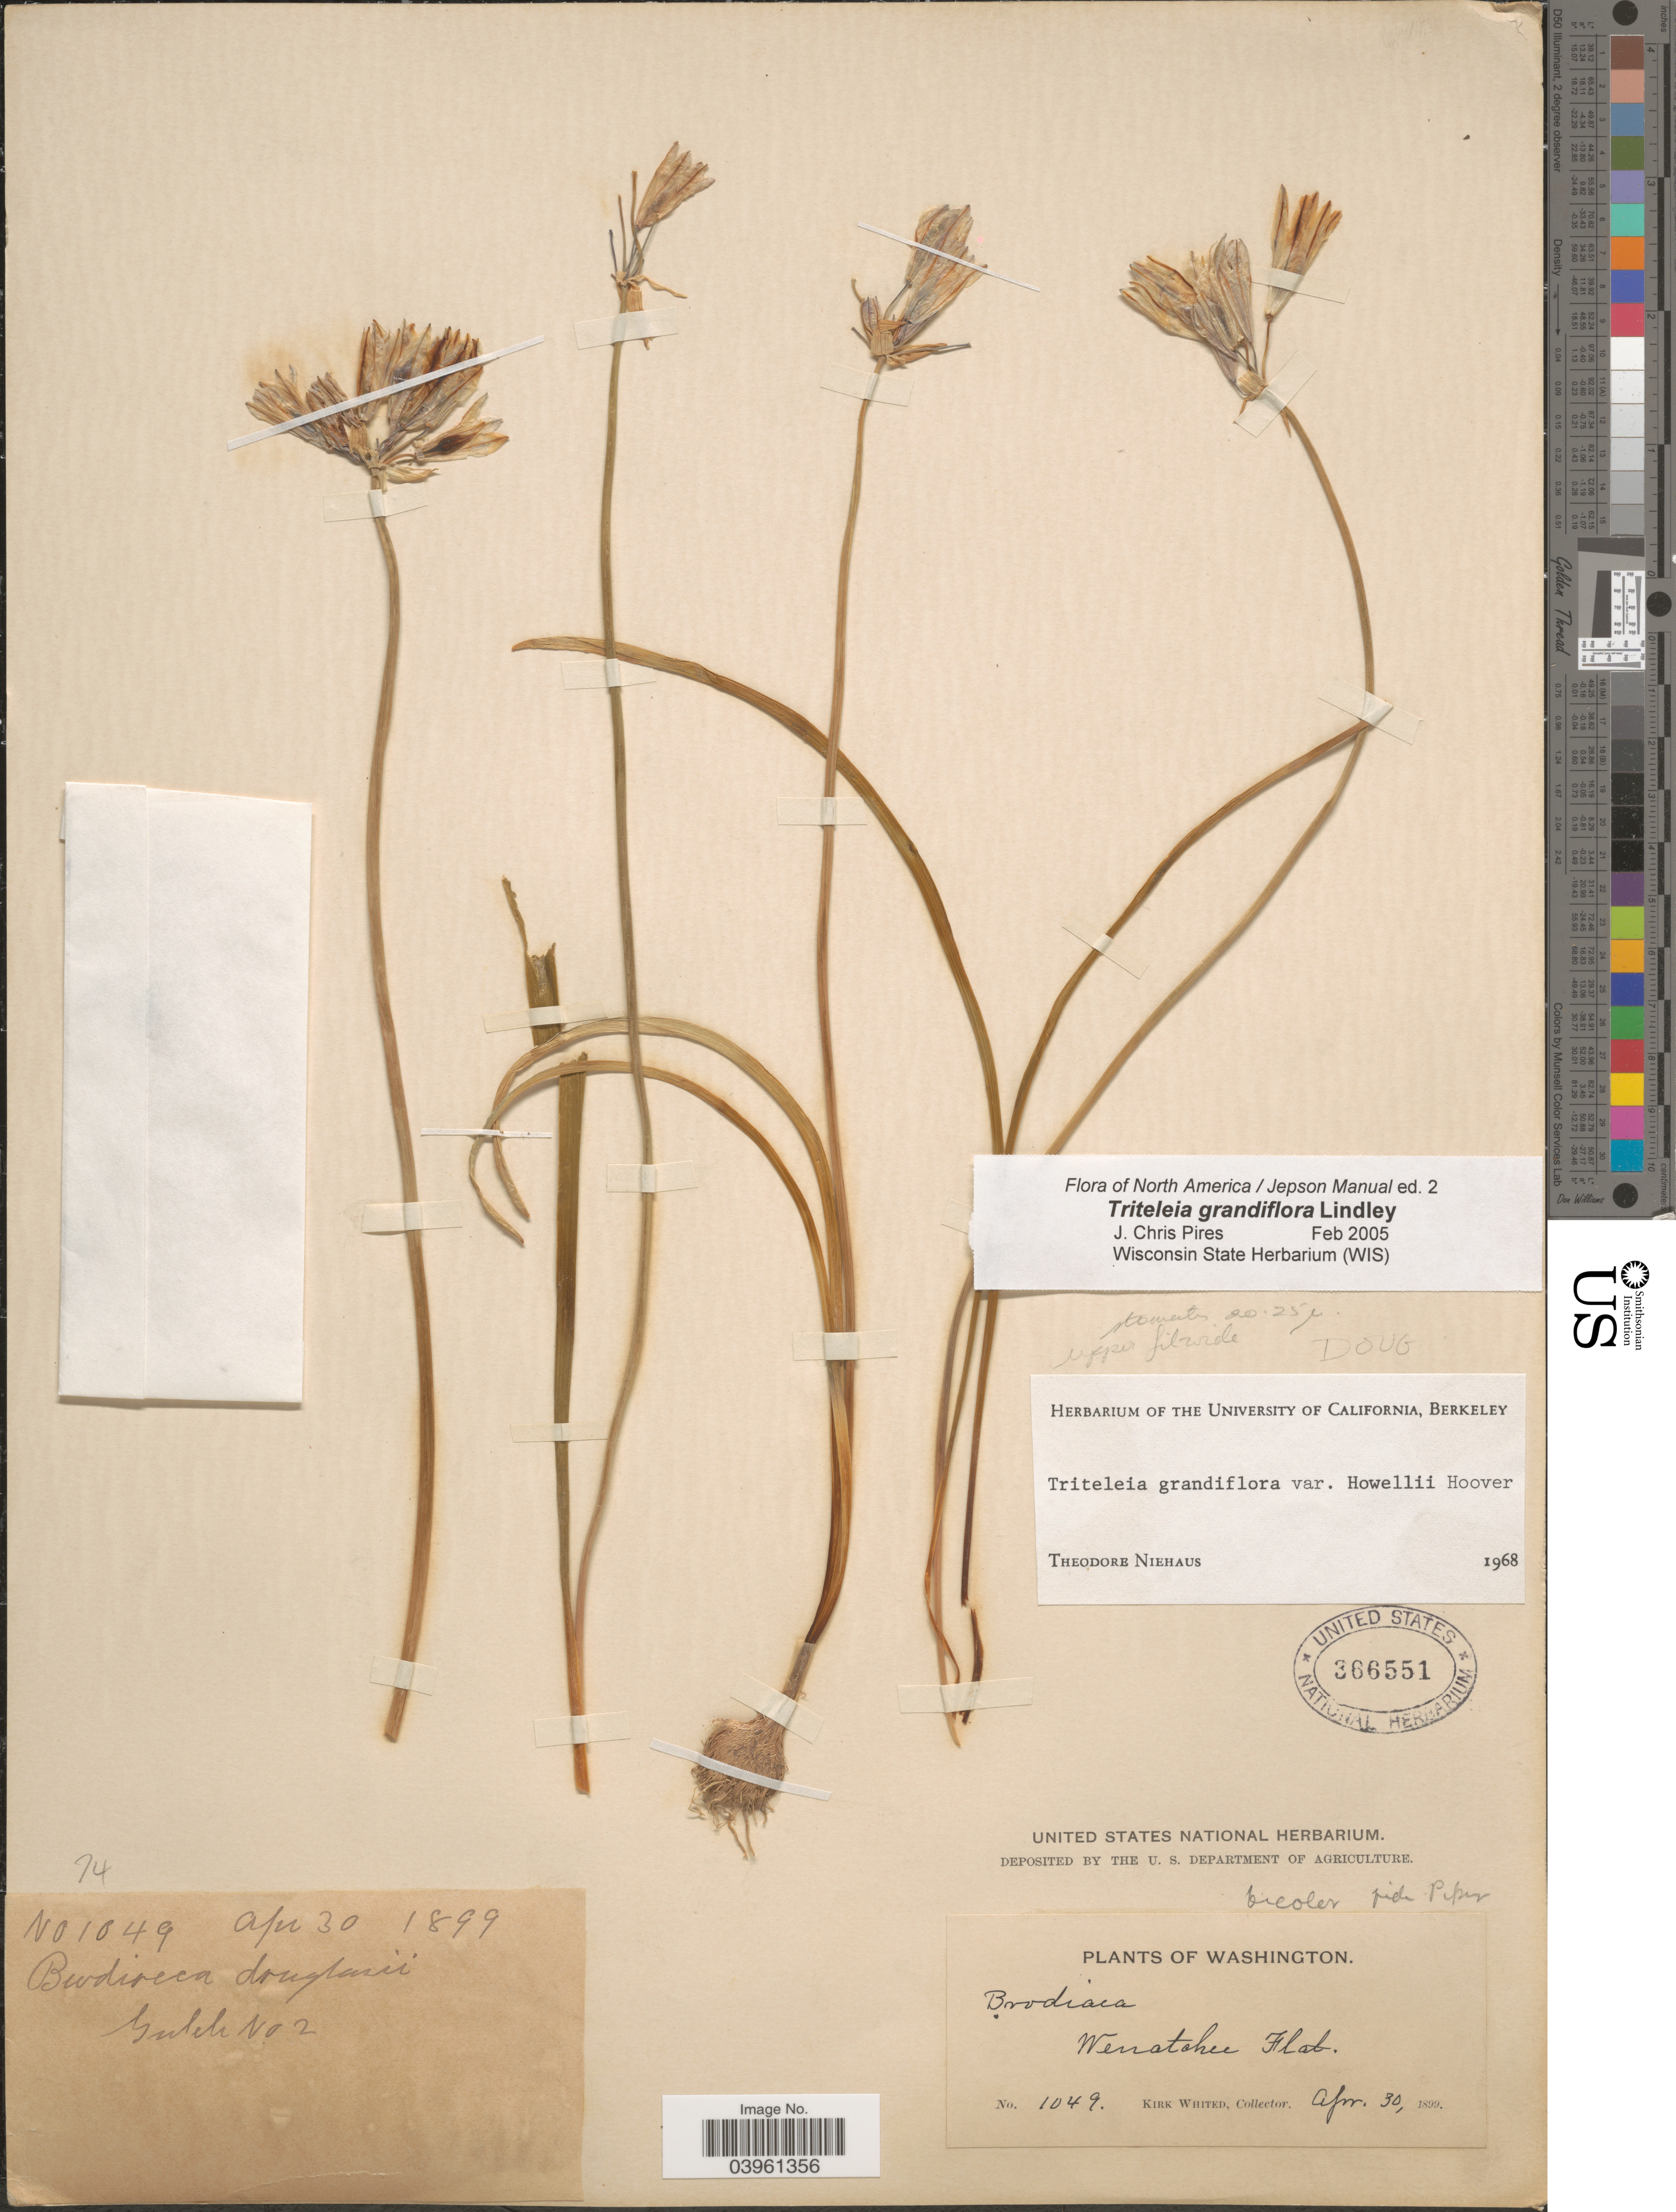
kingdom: Plantae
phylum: Tracheophyta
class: Liliopsida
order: Asparagales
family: Asparagaceae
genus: Triteleia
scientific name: Triteleia grandiflora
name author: Lindl.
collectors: K. Whited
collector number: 1049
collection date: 1899-04-30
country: United States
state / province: Washington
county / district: Chelan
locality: Gulch No 2. Wenatchee Flat.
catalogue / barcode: US 366551